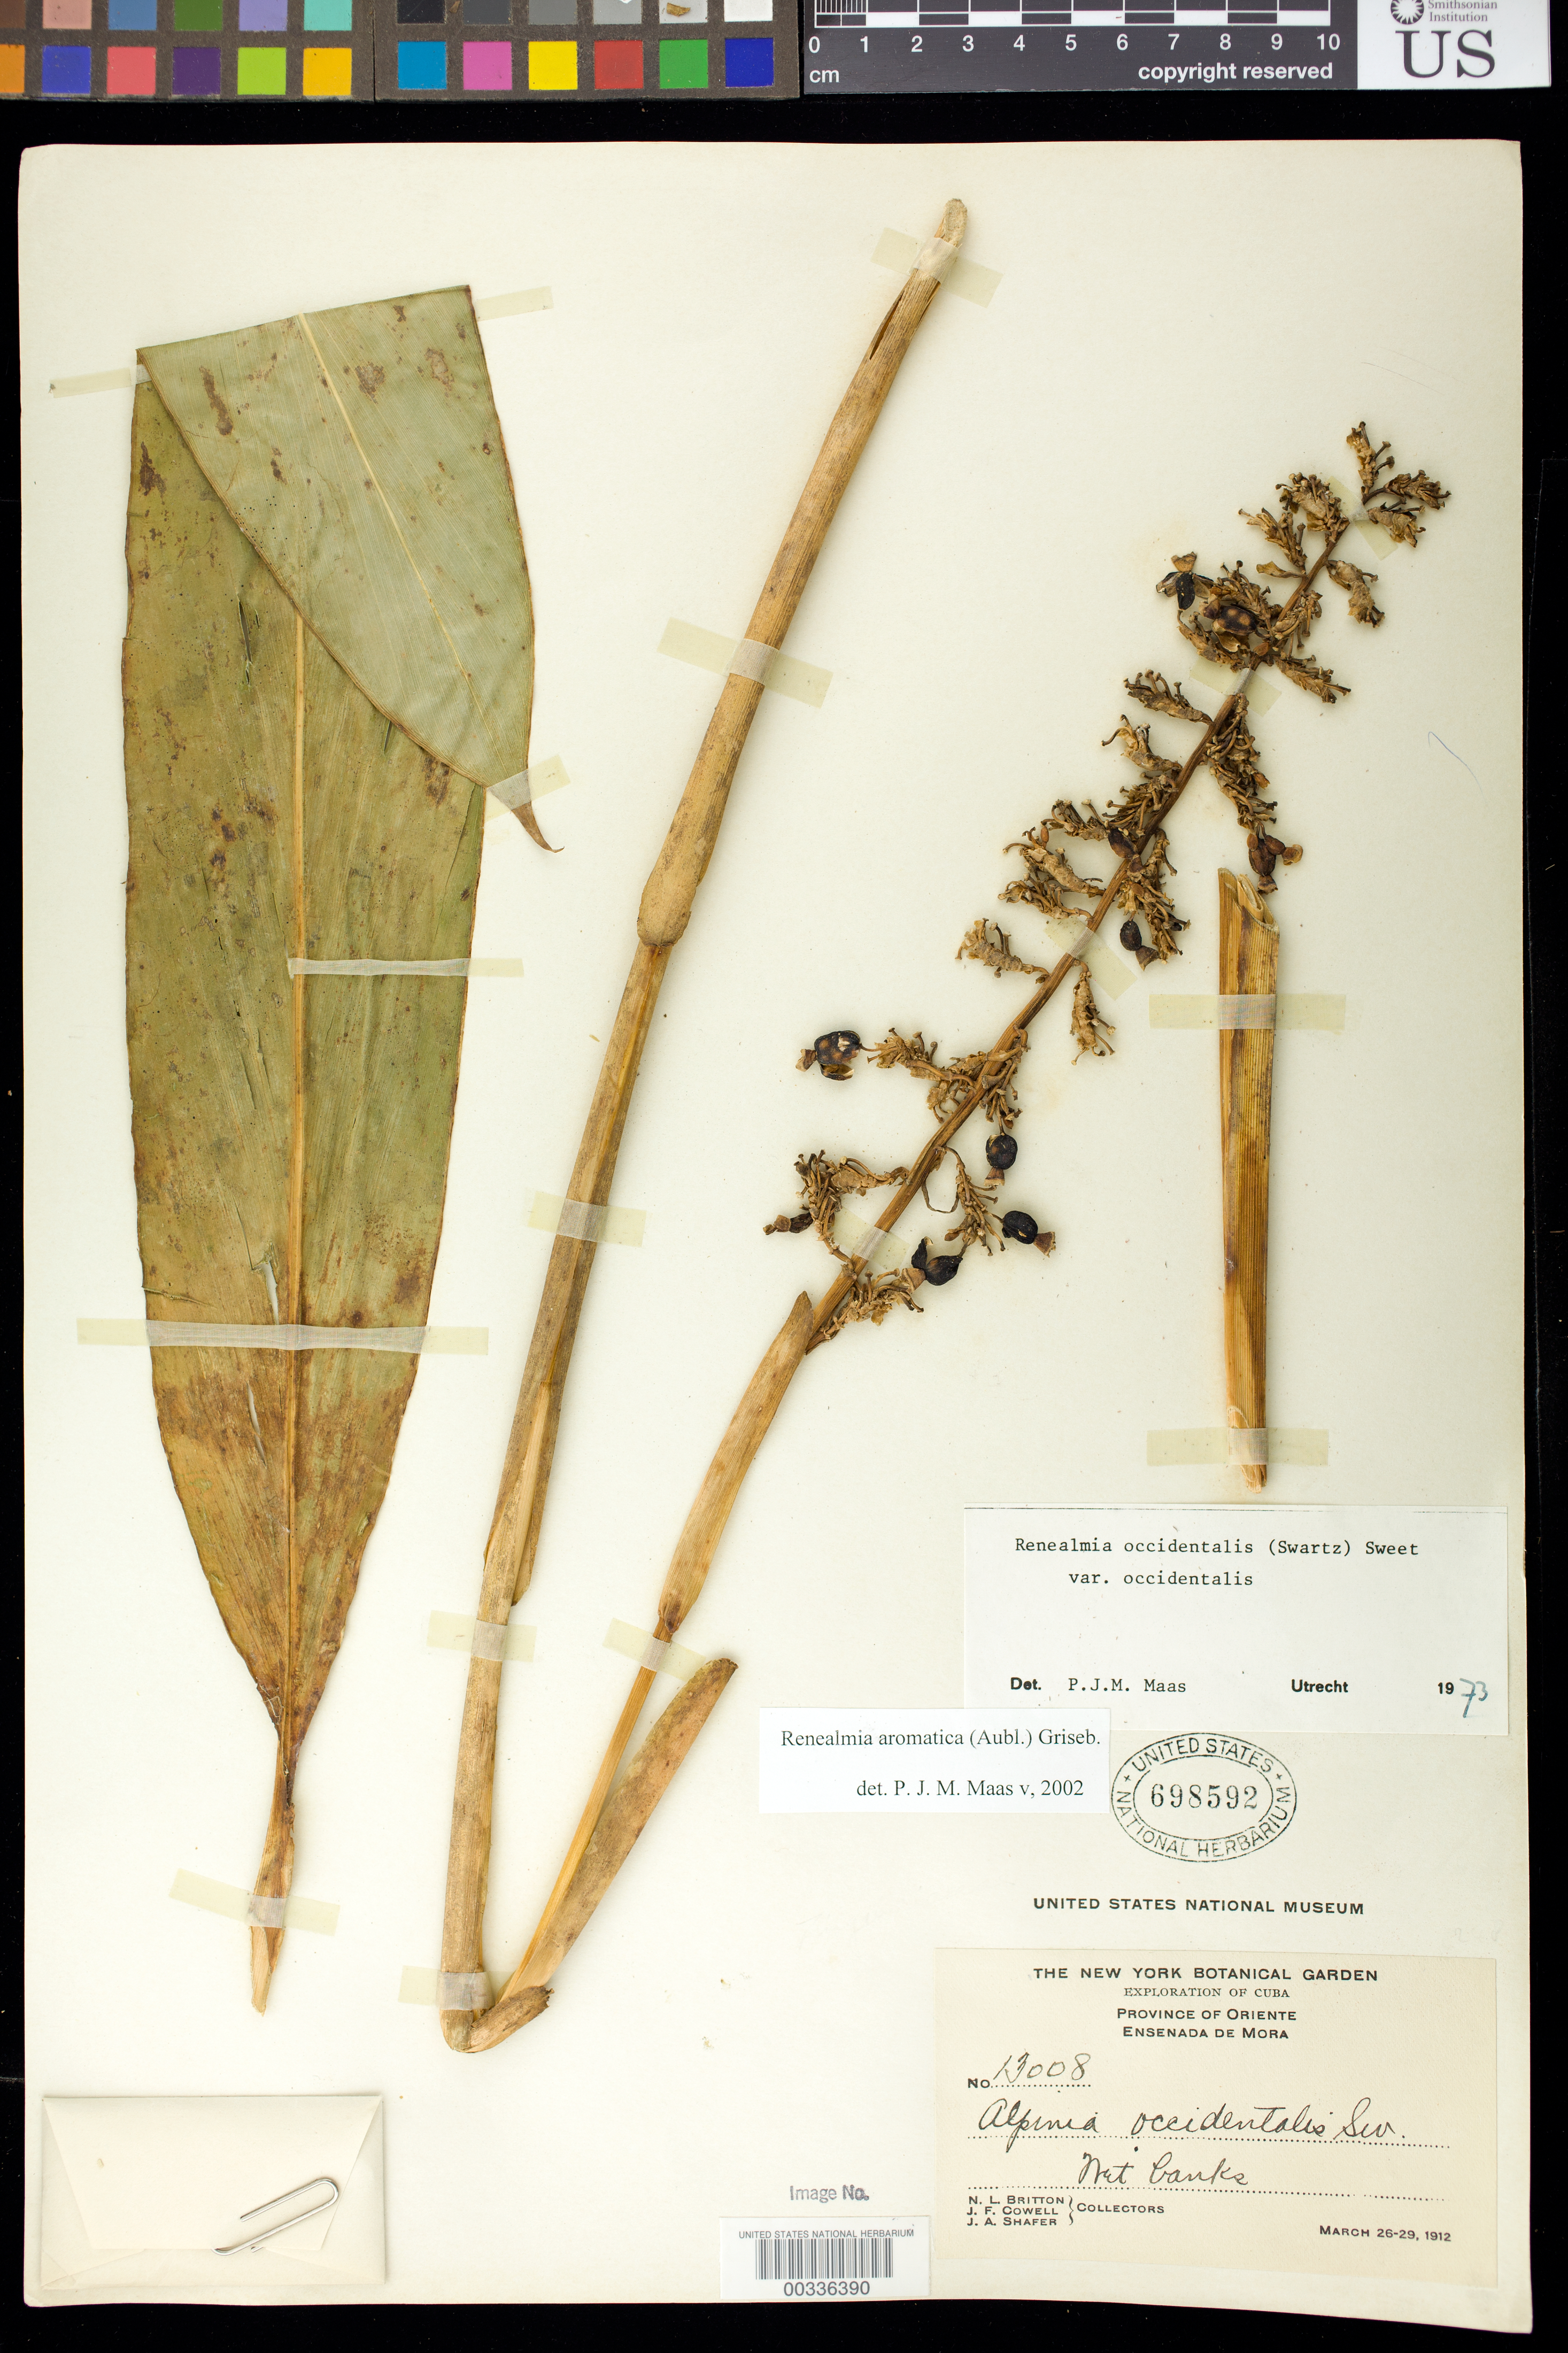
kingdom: Plantae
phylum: Tracheophyta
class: Liliopsida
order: Zingiberales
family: Zingiberaceae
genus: Renealmia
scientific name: Renealmia aromatica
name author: (Aubl.) Griseb.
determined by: Maas, Paul J. M.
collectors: N. Britton, J. F. Cowell & J. A. Shafer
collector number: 13008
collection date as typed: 26 Mar 1912 to 29 Mar 1912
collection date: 1912-03-26/1912-03-29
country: Cuba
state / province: Oriente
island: Greater Antilles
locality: Ensenada de mora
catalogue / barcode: US 698592